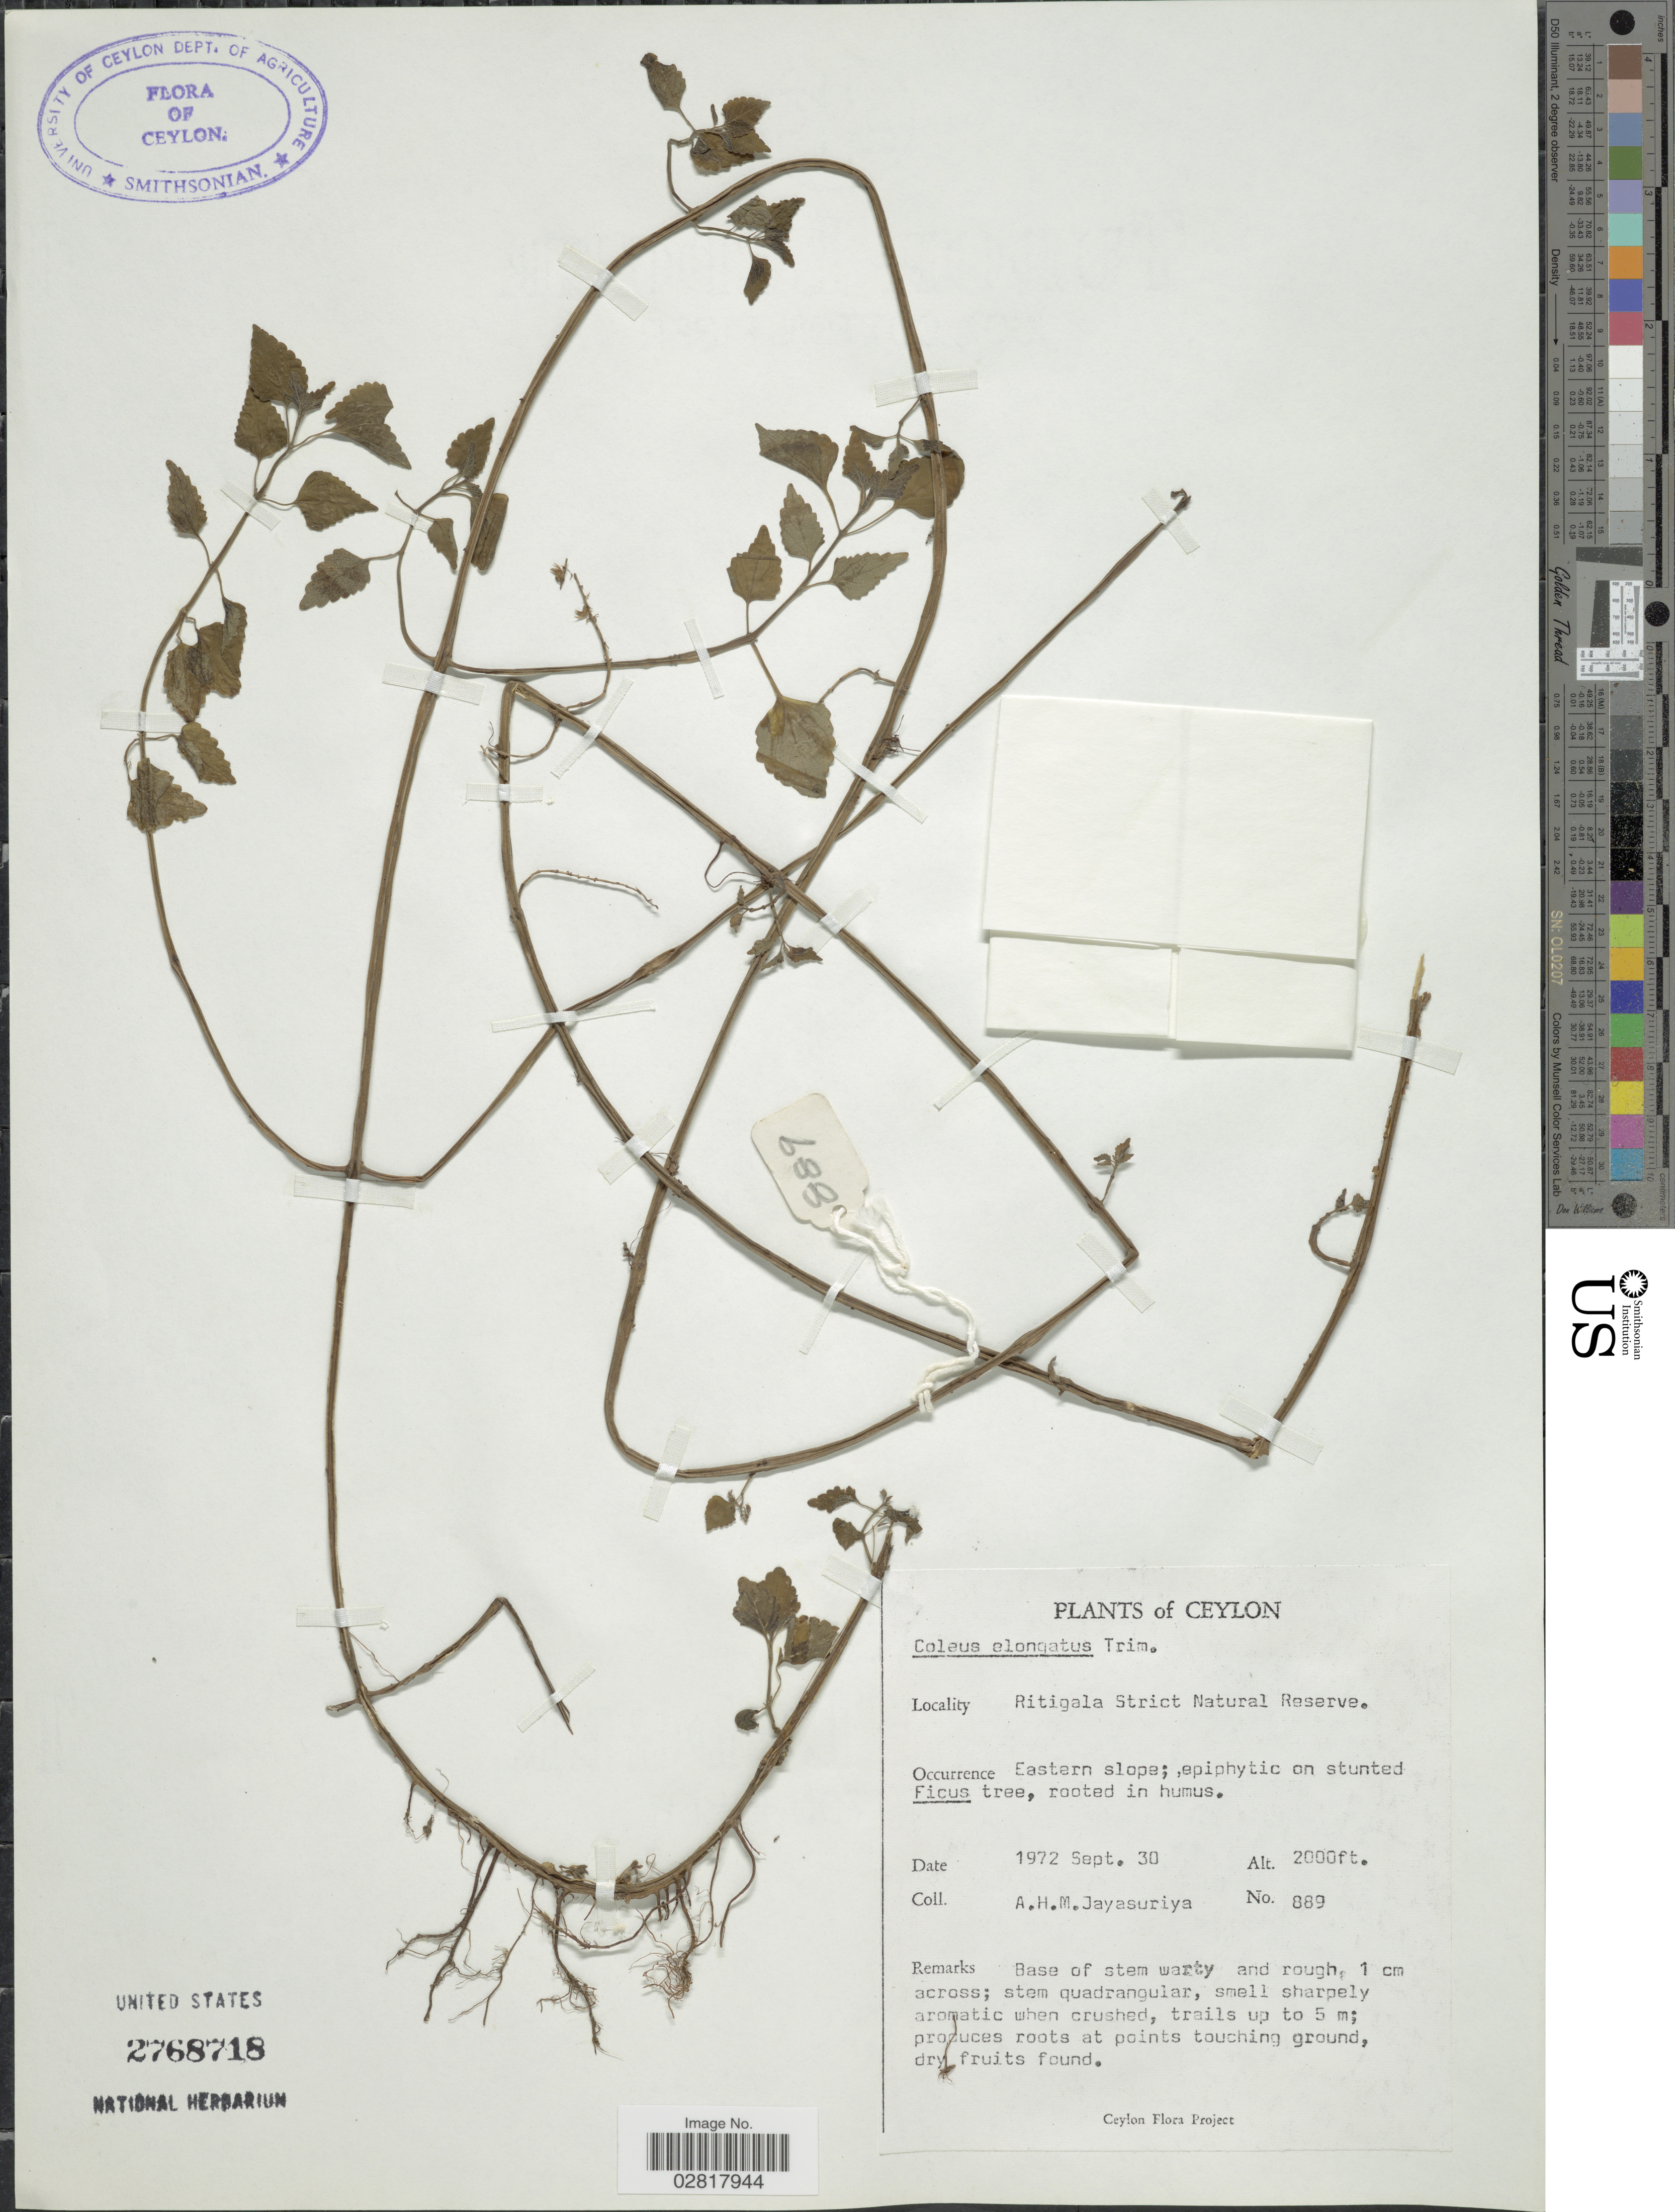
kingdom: Plantae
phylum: Tracheophyta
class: Magnoliopsida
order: Lamiales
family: Lamiaceae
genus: Plectranthus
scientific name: Plectranthus elongatus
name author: (Trimen) R.H. Willemse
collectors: A. H. Jayasuriya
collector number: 889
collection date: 1972-09-30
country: Sri Lanka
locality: Ceylon. Ritigala Strict Natural Reserve. Eastern slope.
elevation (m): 610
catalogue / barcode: US 2768718